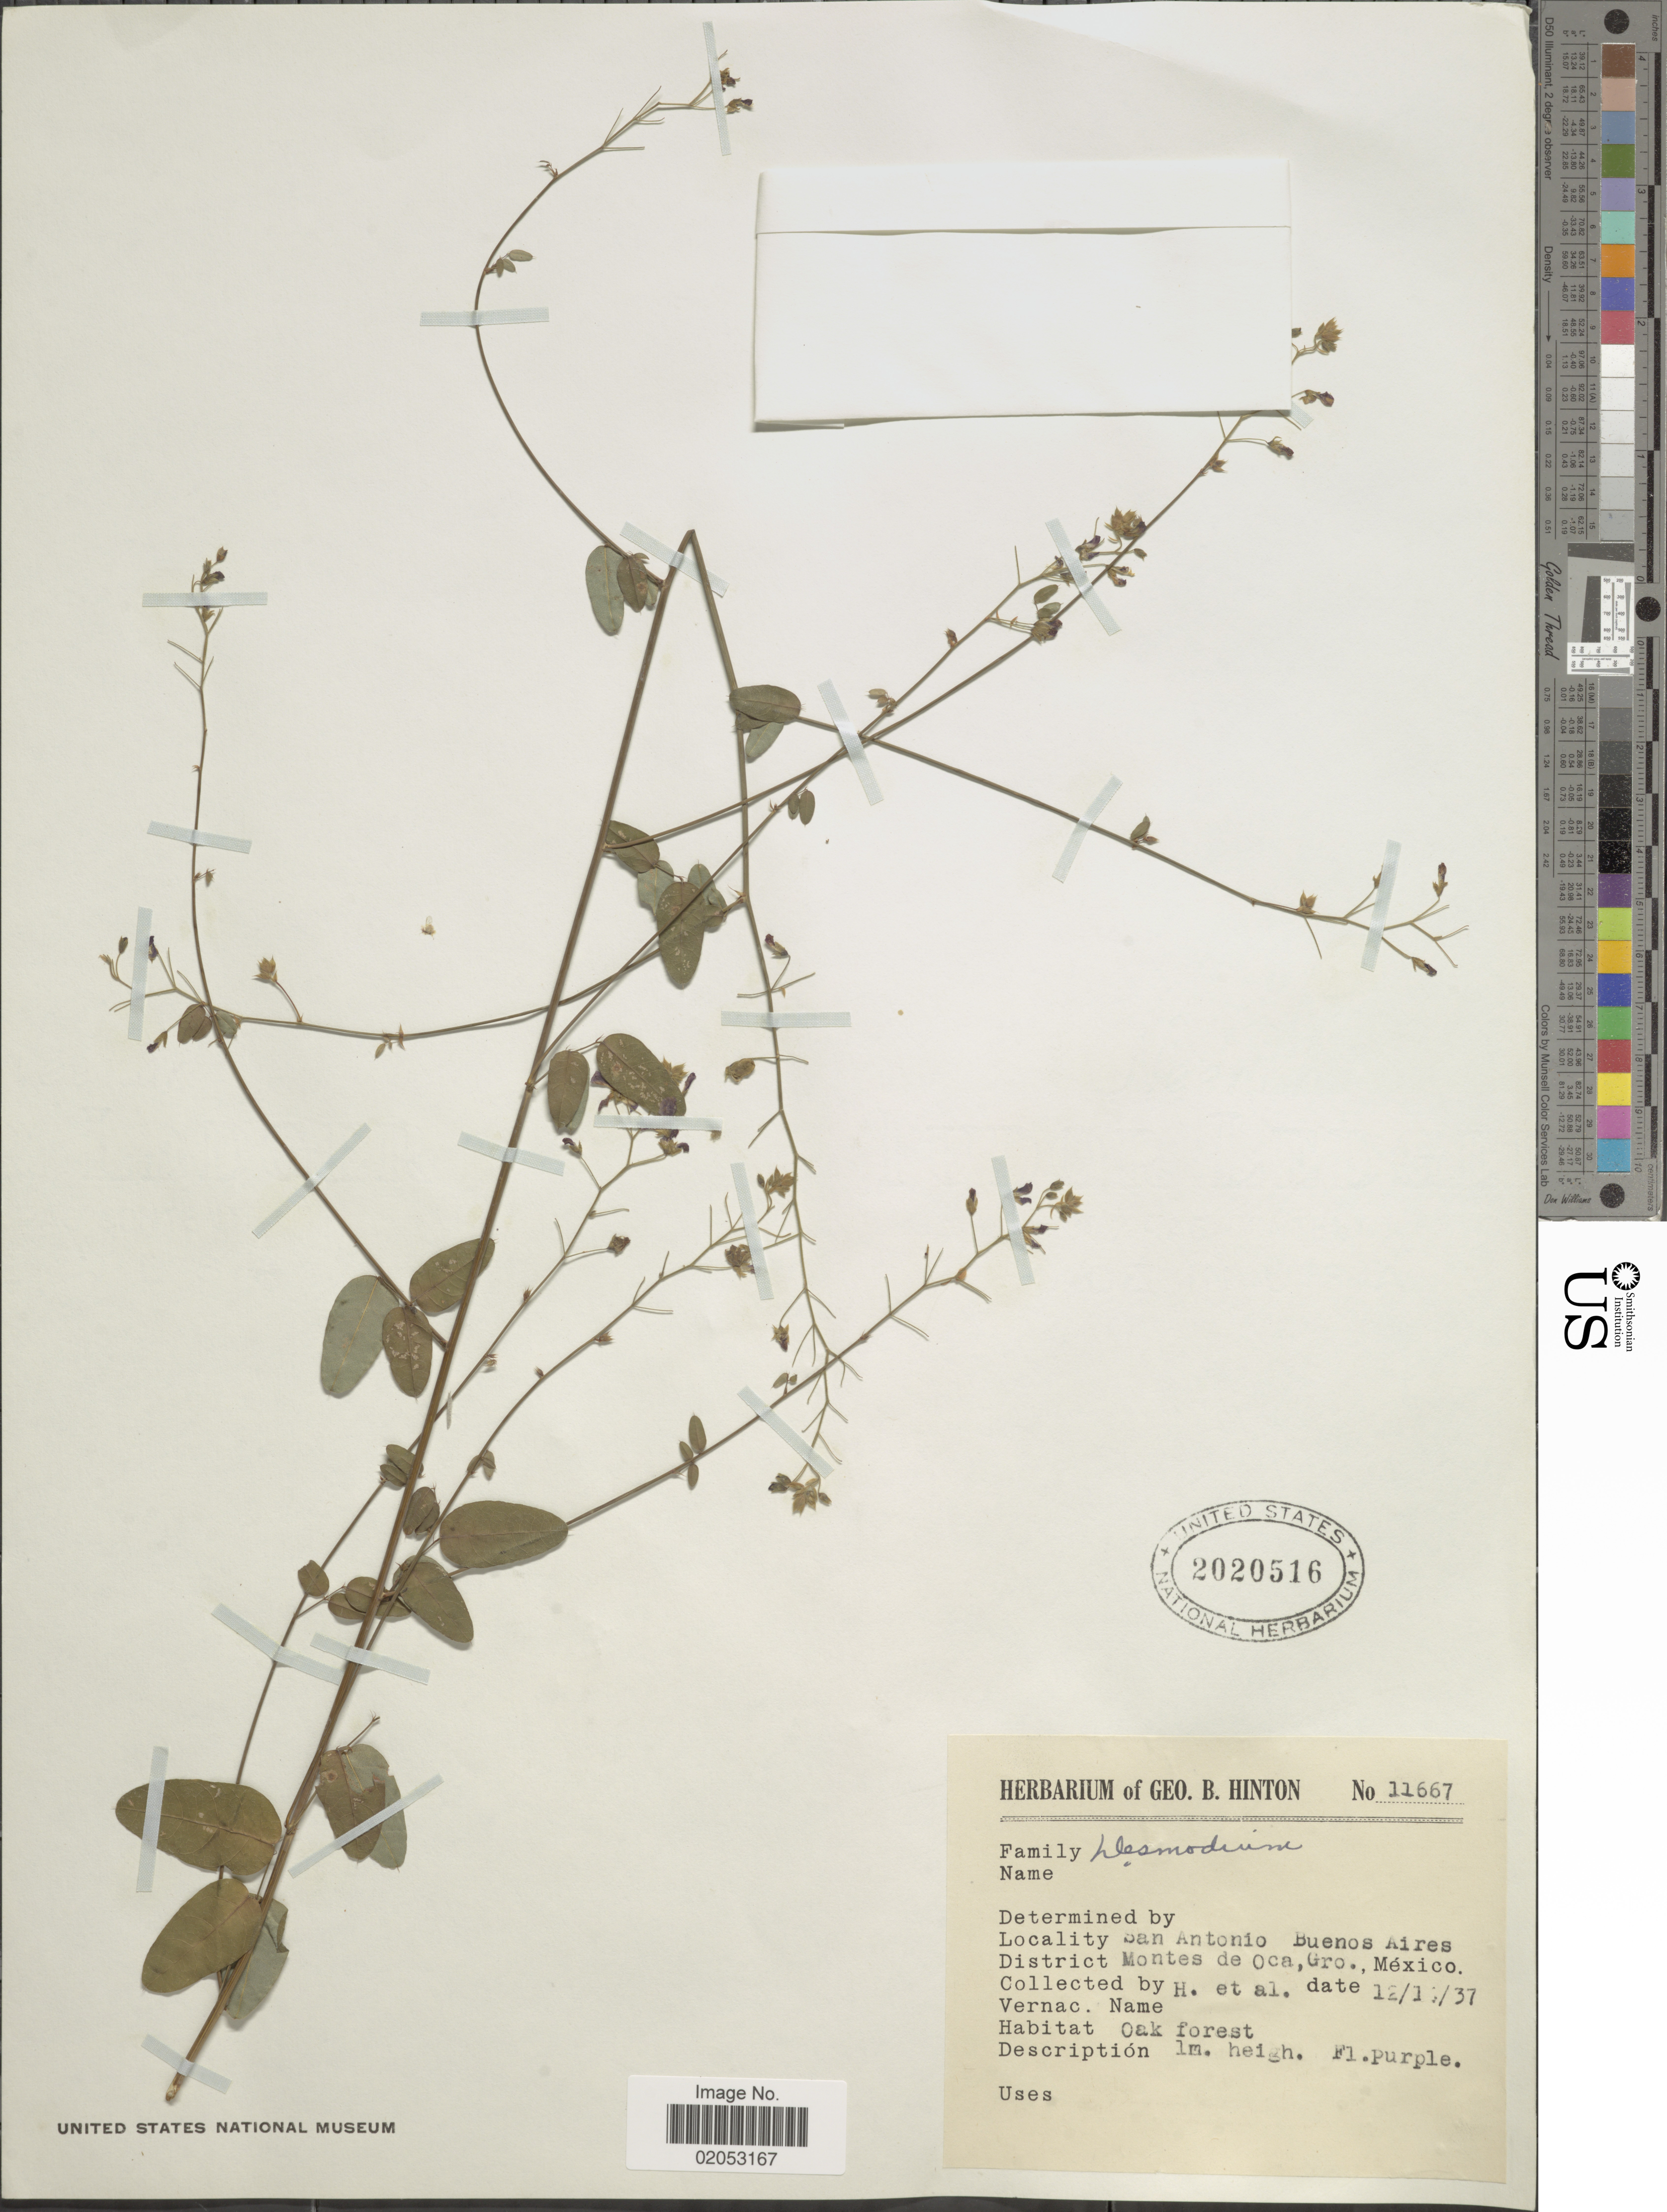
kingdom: Plantae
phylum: Tracheophyta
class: Magnoliopsida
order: Fabales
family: Fabaceae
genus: Desmodium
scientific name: Desmodium sp.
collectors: G. B. Hinton & et al.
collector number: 11667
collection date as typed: Transcribed d/m/y: 1/12/37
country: Mexico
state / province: Guerrero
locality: San Antonio. Buenos Aires. District Montes de Oca, Gro., México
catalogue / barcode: US 2020516